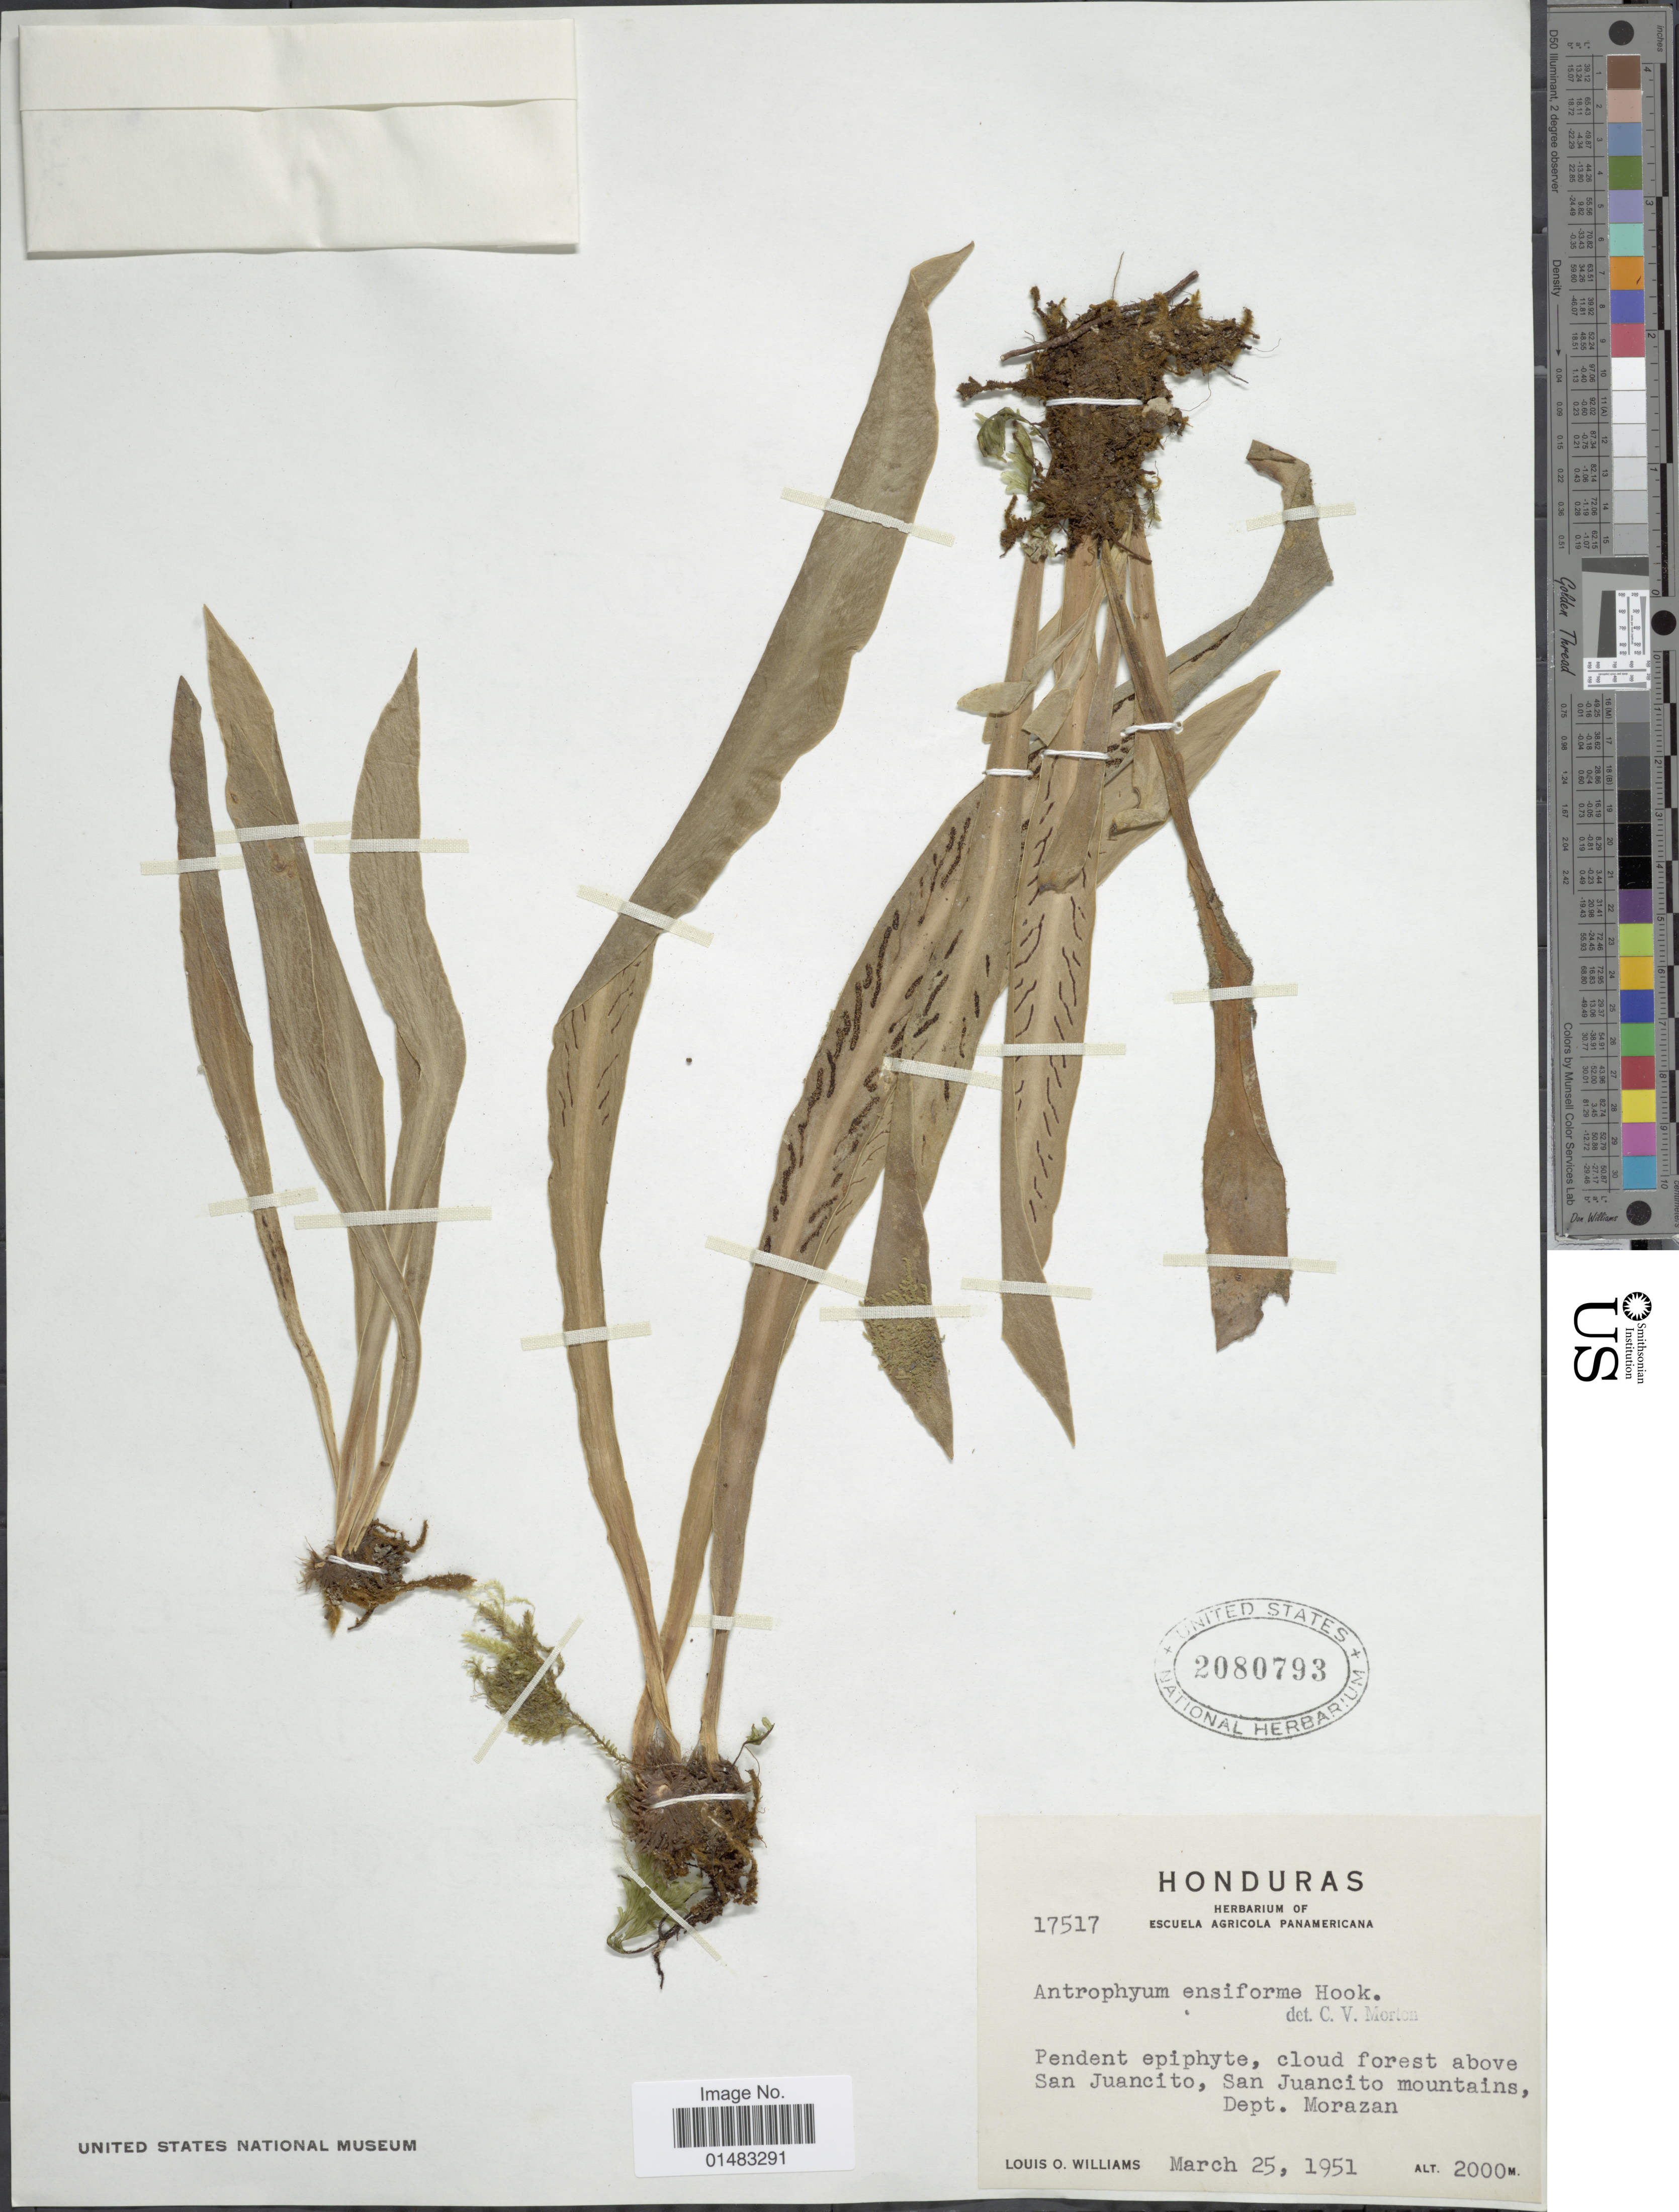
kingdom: Plantae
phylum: Tracheophyta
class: Polypodiopsida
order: Polypodiales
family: Pteridaceae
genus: Scoliosorus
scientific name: Scoliosorus ensiformis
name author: (Hook.) T. Moore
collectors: L. O. Williams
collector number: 17517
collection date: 1951-03-25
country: Honduras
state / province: Fco. Morazán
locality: Pendent epiphyte, cloud forest above, San Juancito, San Juancito mountains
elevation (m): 2000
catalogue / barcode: US 2080793